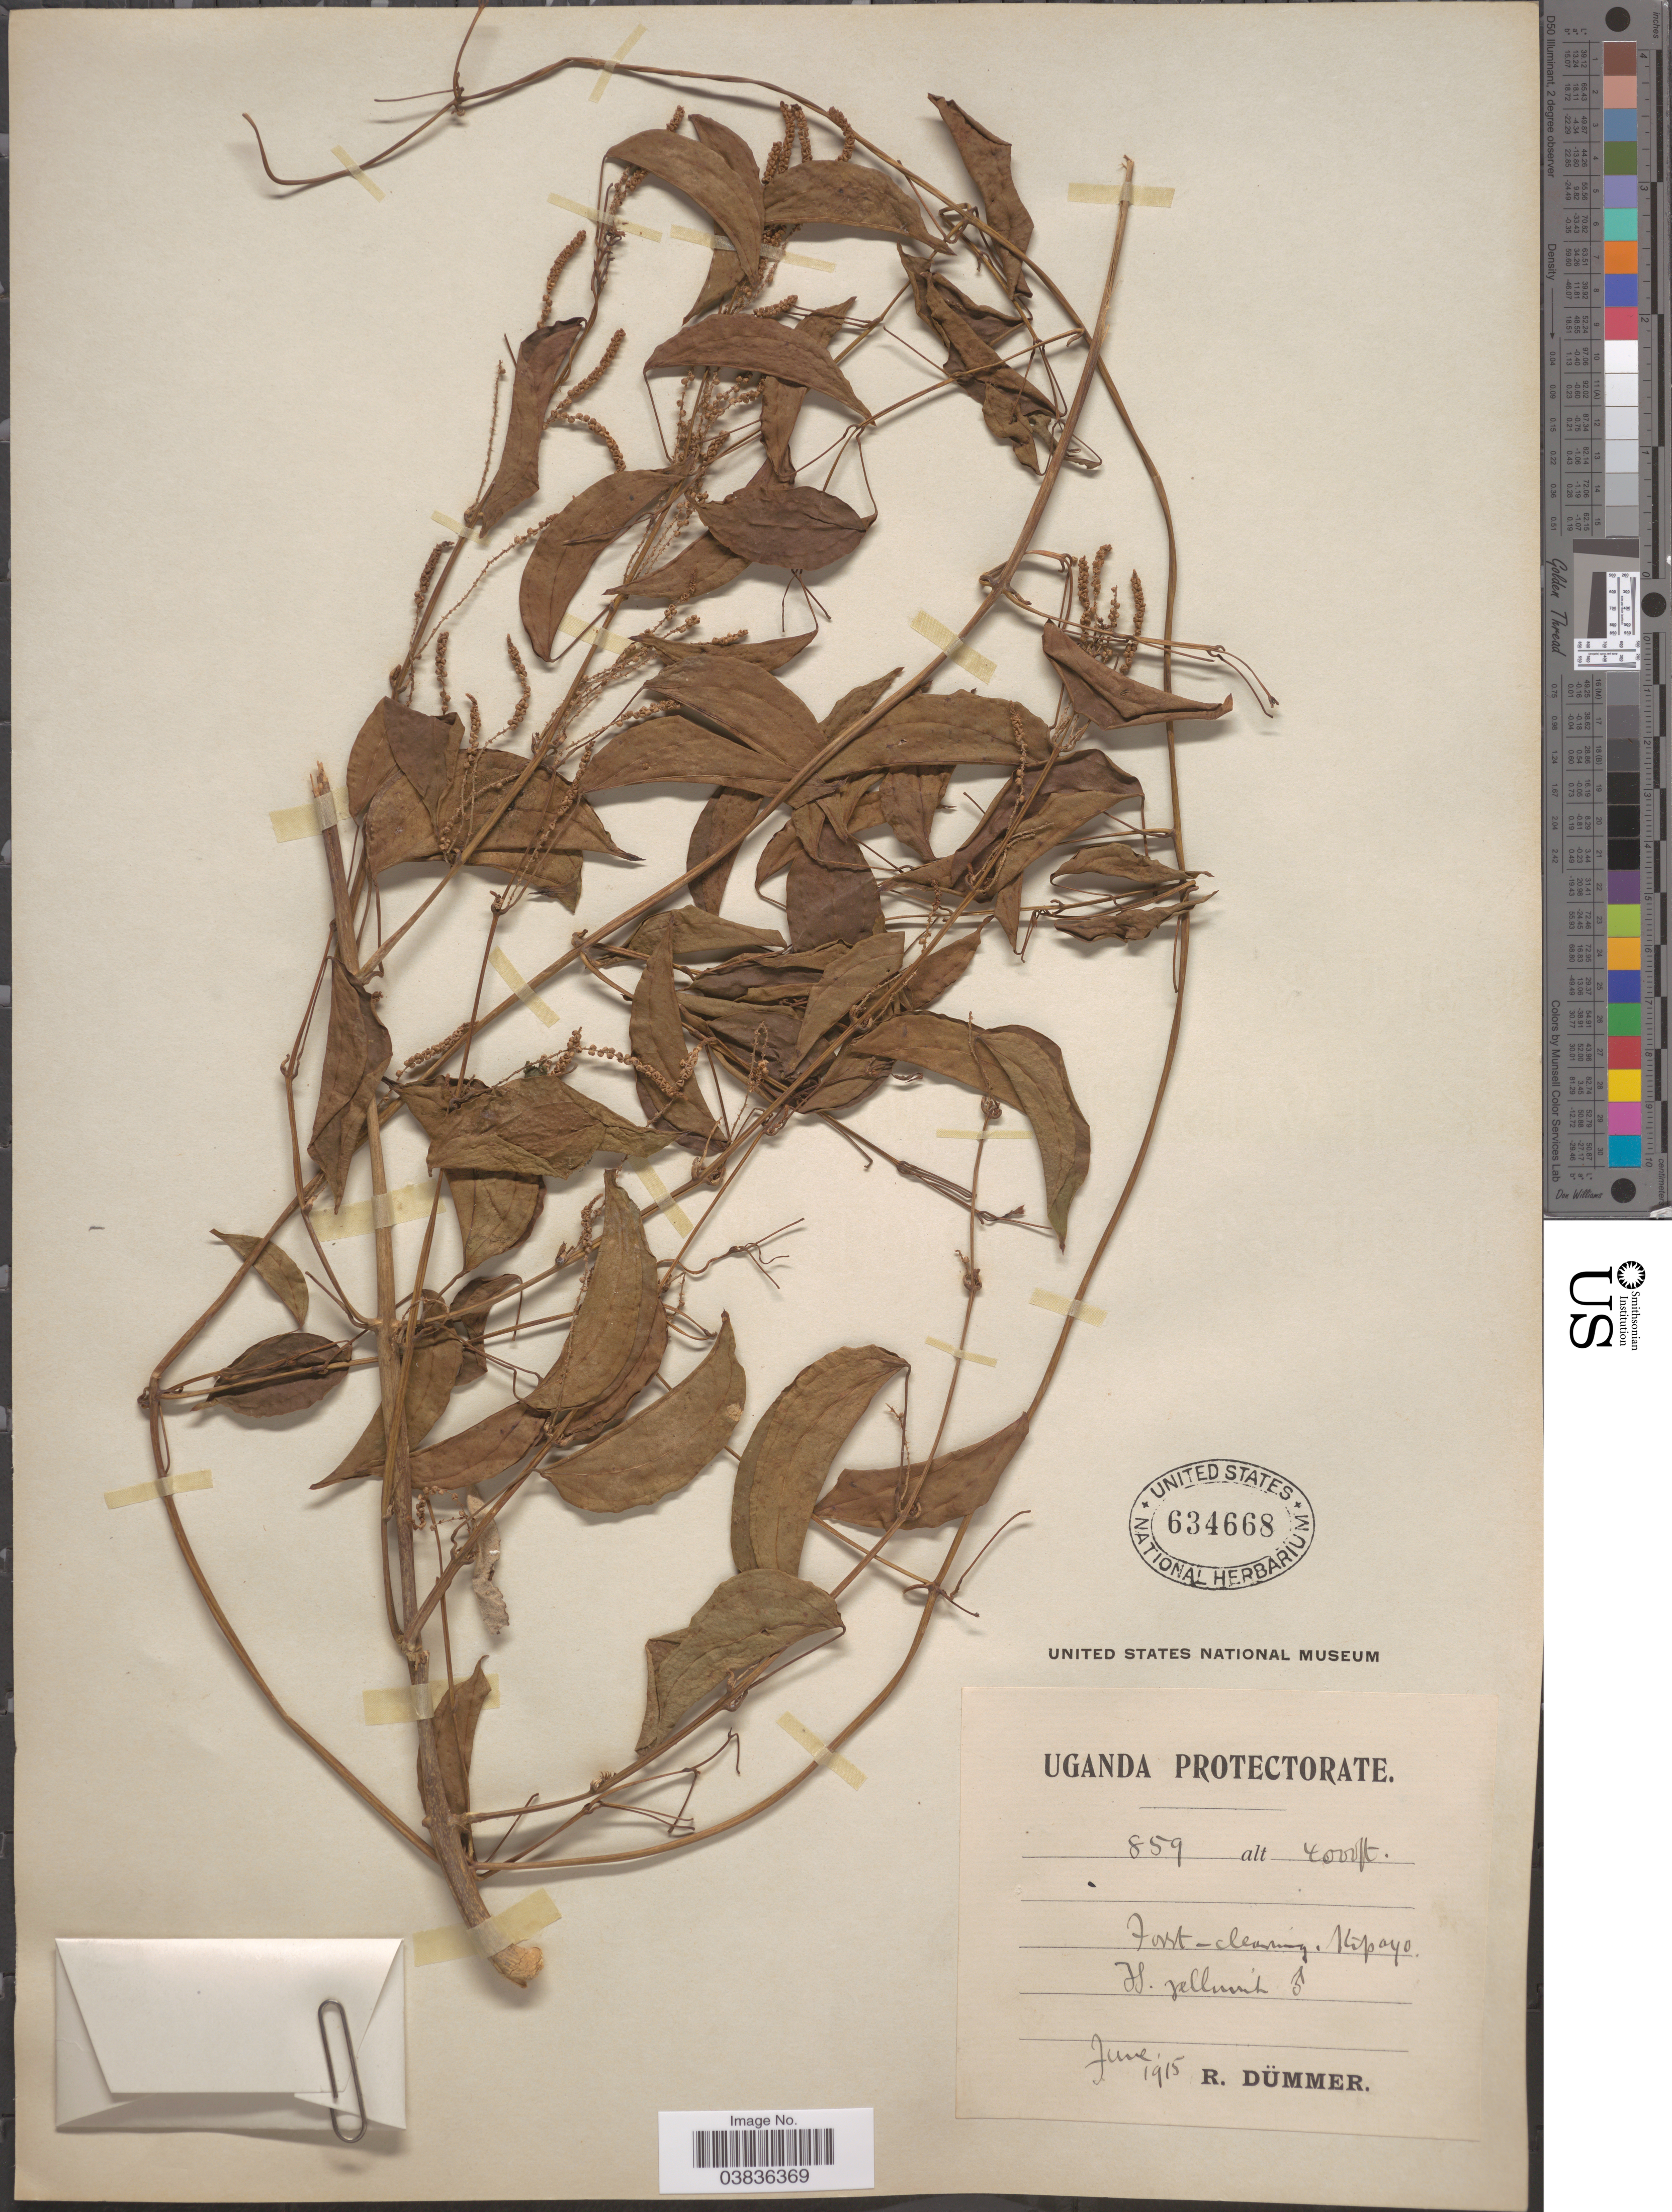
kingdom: Plantae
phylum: Tracheophyta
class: Liliopsida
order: Dioscoreales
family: Dioscoreaceae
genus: Dioscorea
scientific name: Dioscorea sp.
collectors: R. Dümmer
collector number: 859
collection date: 1915-06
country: Uganda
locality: Uganda Protectorate. Forest-clearing. Kipayo.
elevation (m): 1219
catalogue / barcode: US 634668